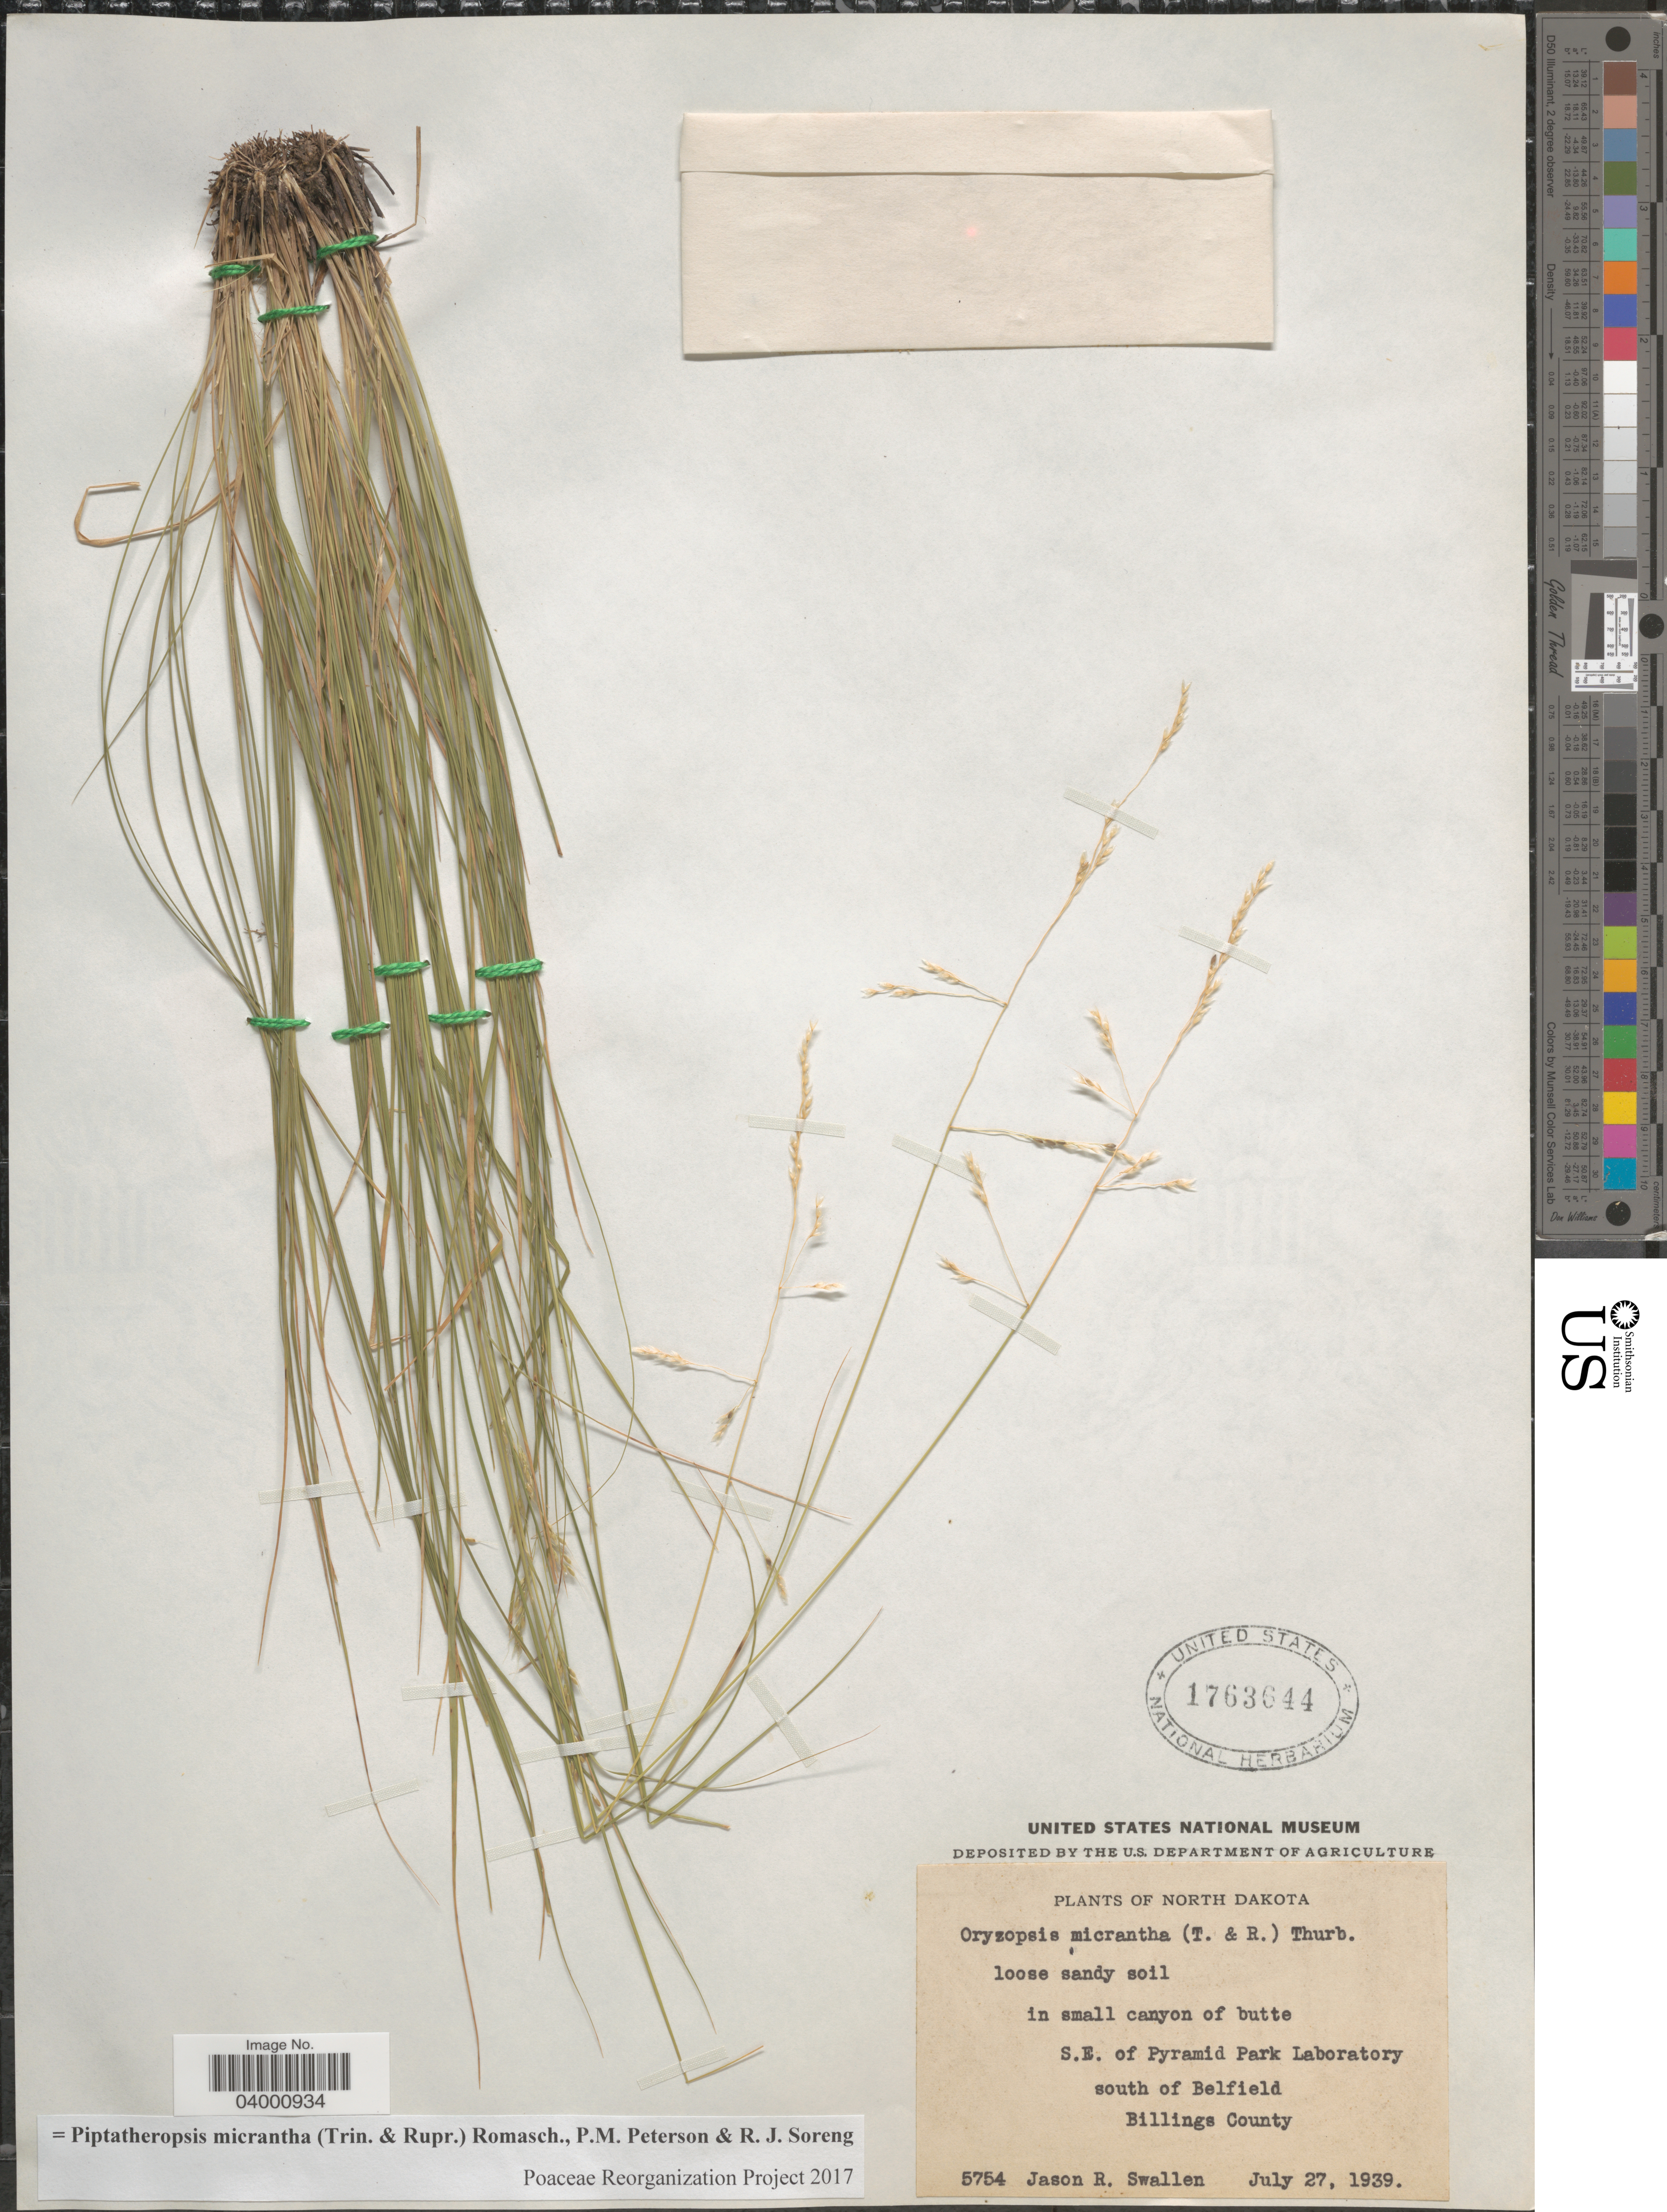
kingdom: Plantae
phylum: Tracheophyta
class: Liliopsida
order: Poales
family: Poaceae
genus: Piptatheropsis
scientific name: Piptatheropsis micrantha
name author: (Trin. & Rupr.) Romasch.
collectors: J. R. Swallen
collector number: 5754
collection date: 1939-07-27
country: United States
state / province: North Dakota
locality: In small canyon butte S.E. of Pyramid Park. Laboratory south of Belfield. Billing County.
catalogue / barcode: US 1763644